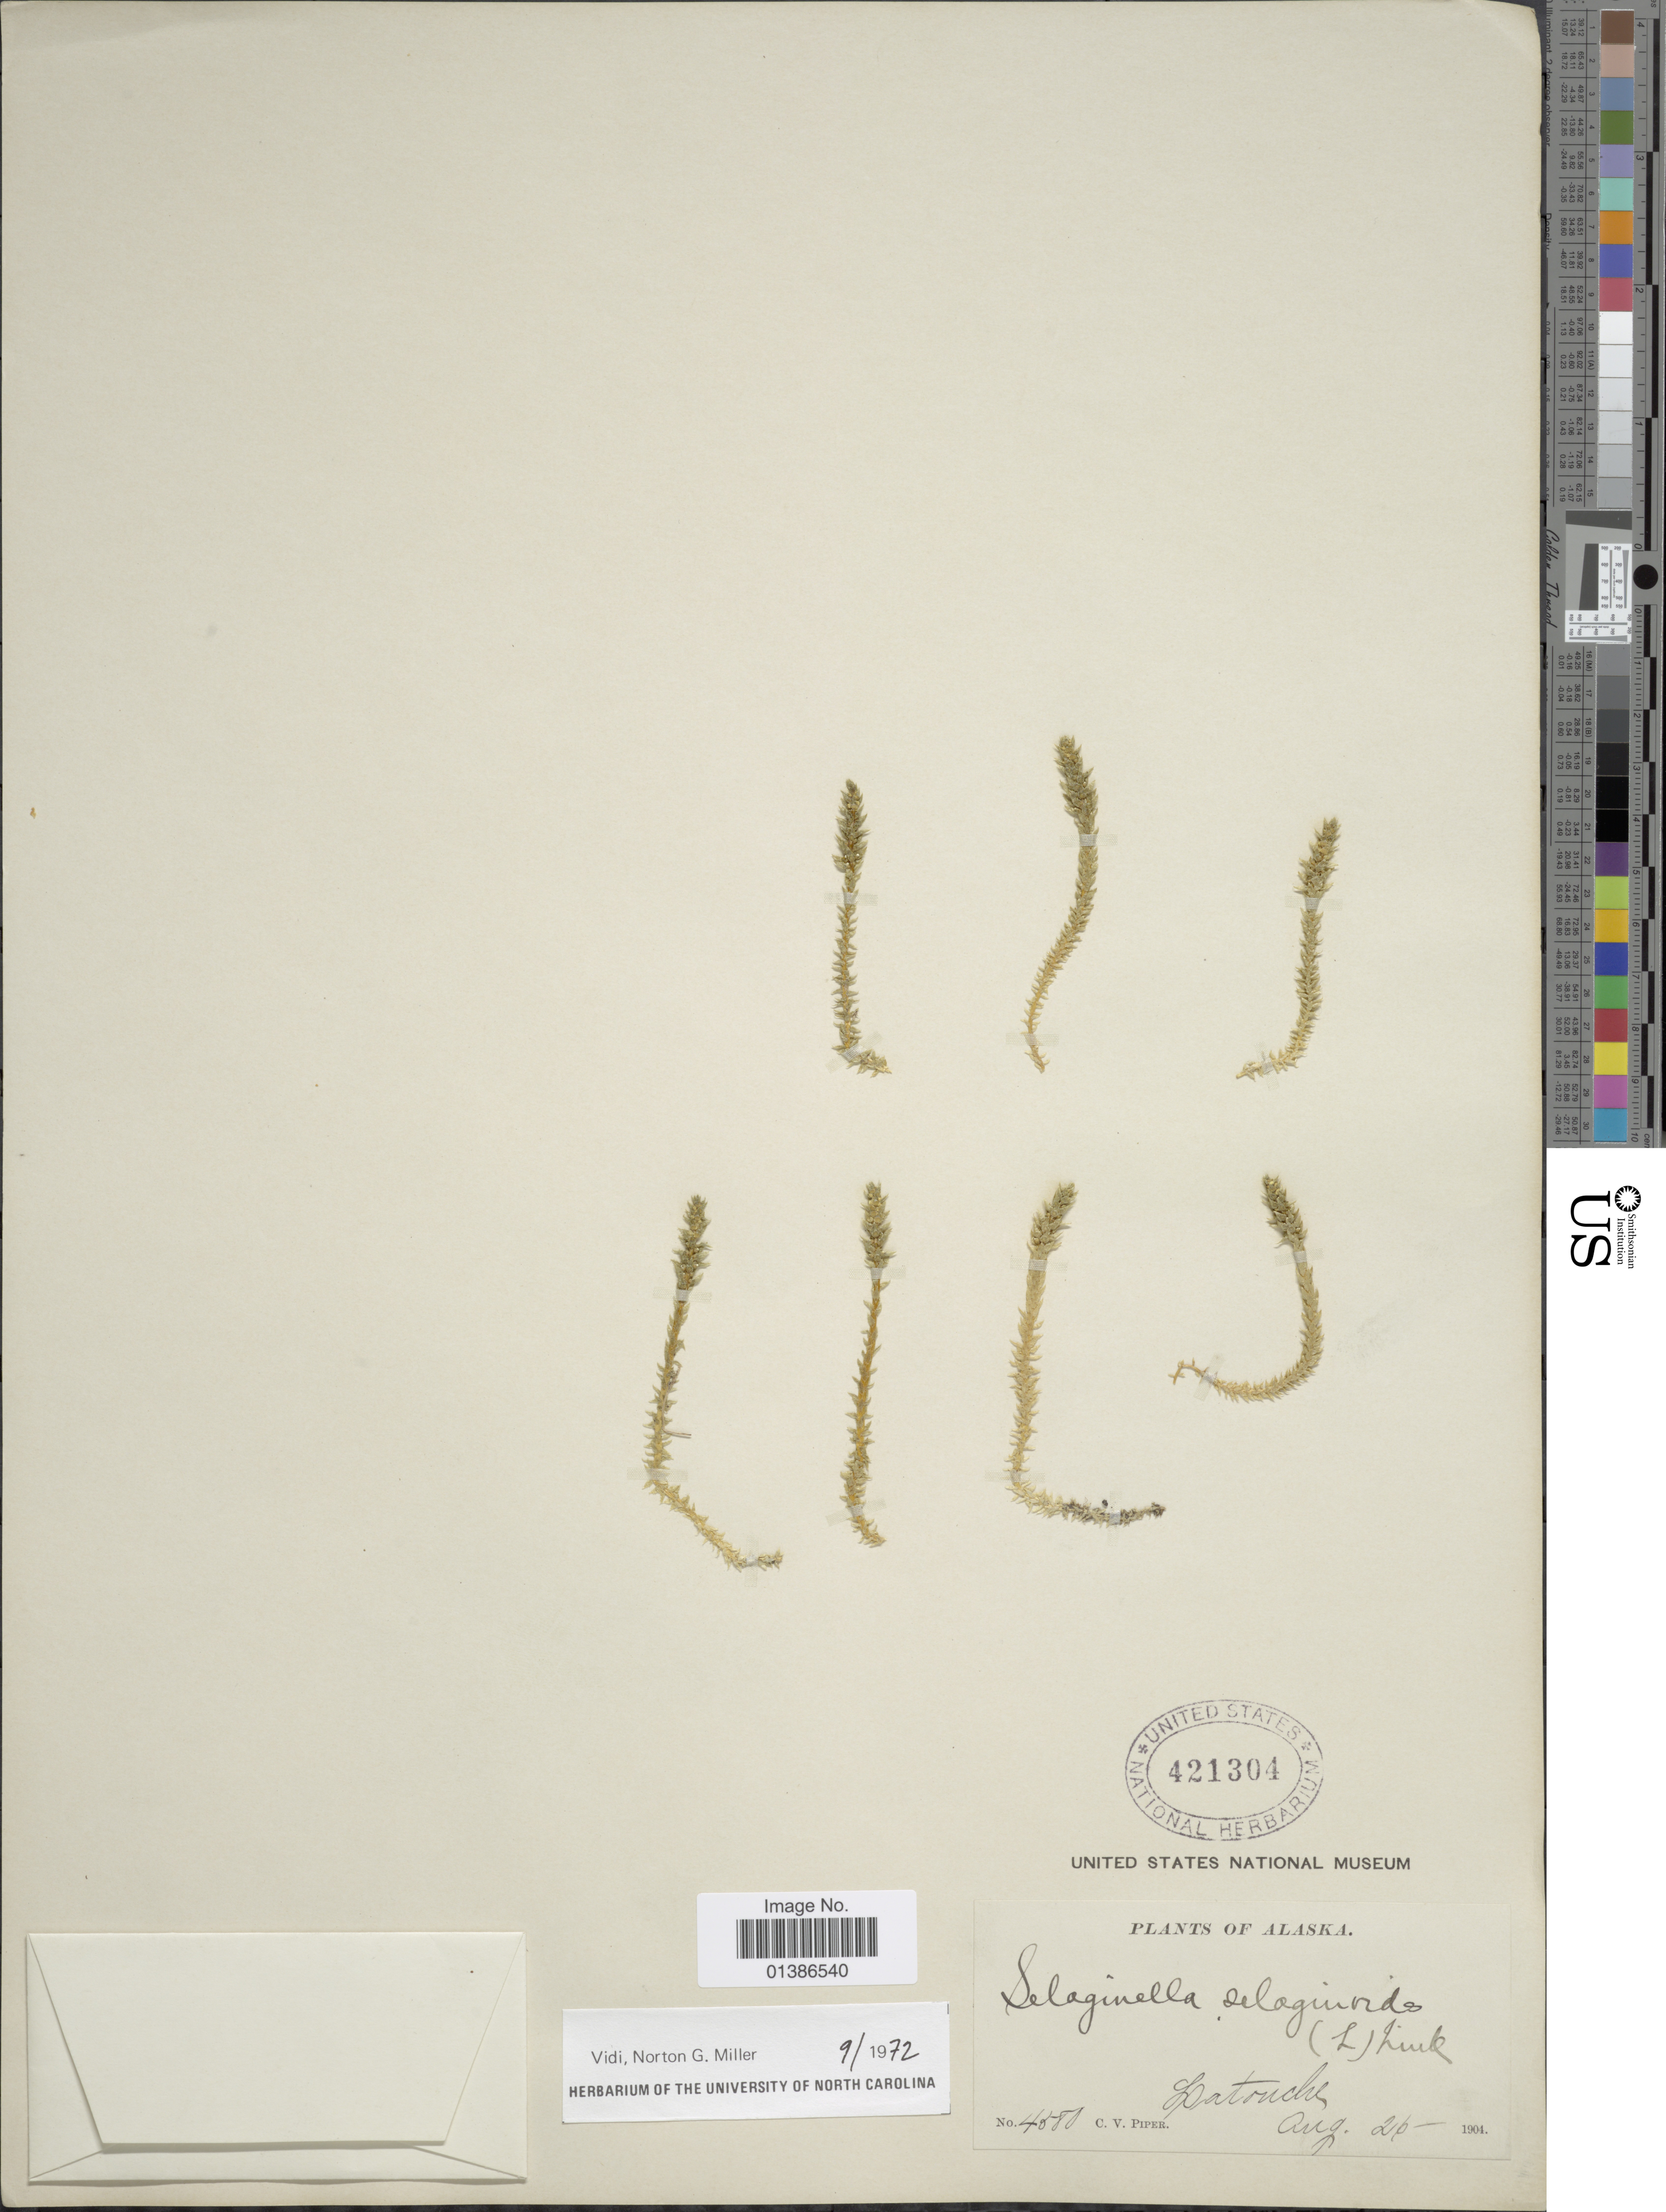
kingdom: Plantae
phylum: Tracheophyta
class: Lycopodiopsida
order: Selaginellales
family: Selaginellaceae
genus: Selaginella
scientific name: Selaginella selaginoides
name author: (L.) Link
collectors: C. V. Piper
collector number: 4580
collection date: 1904-08-26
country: United States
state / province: Alaska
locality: Latouche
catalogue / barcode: US 421304